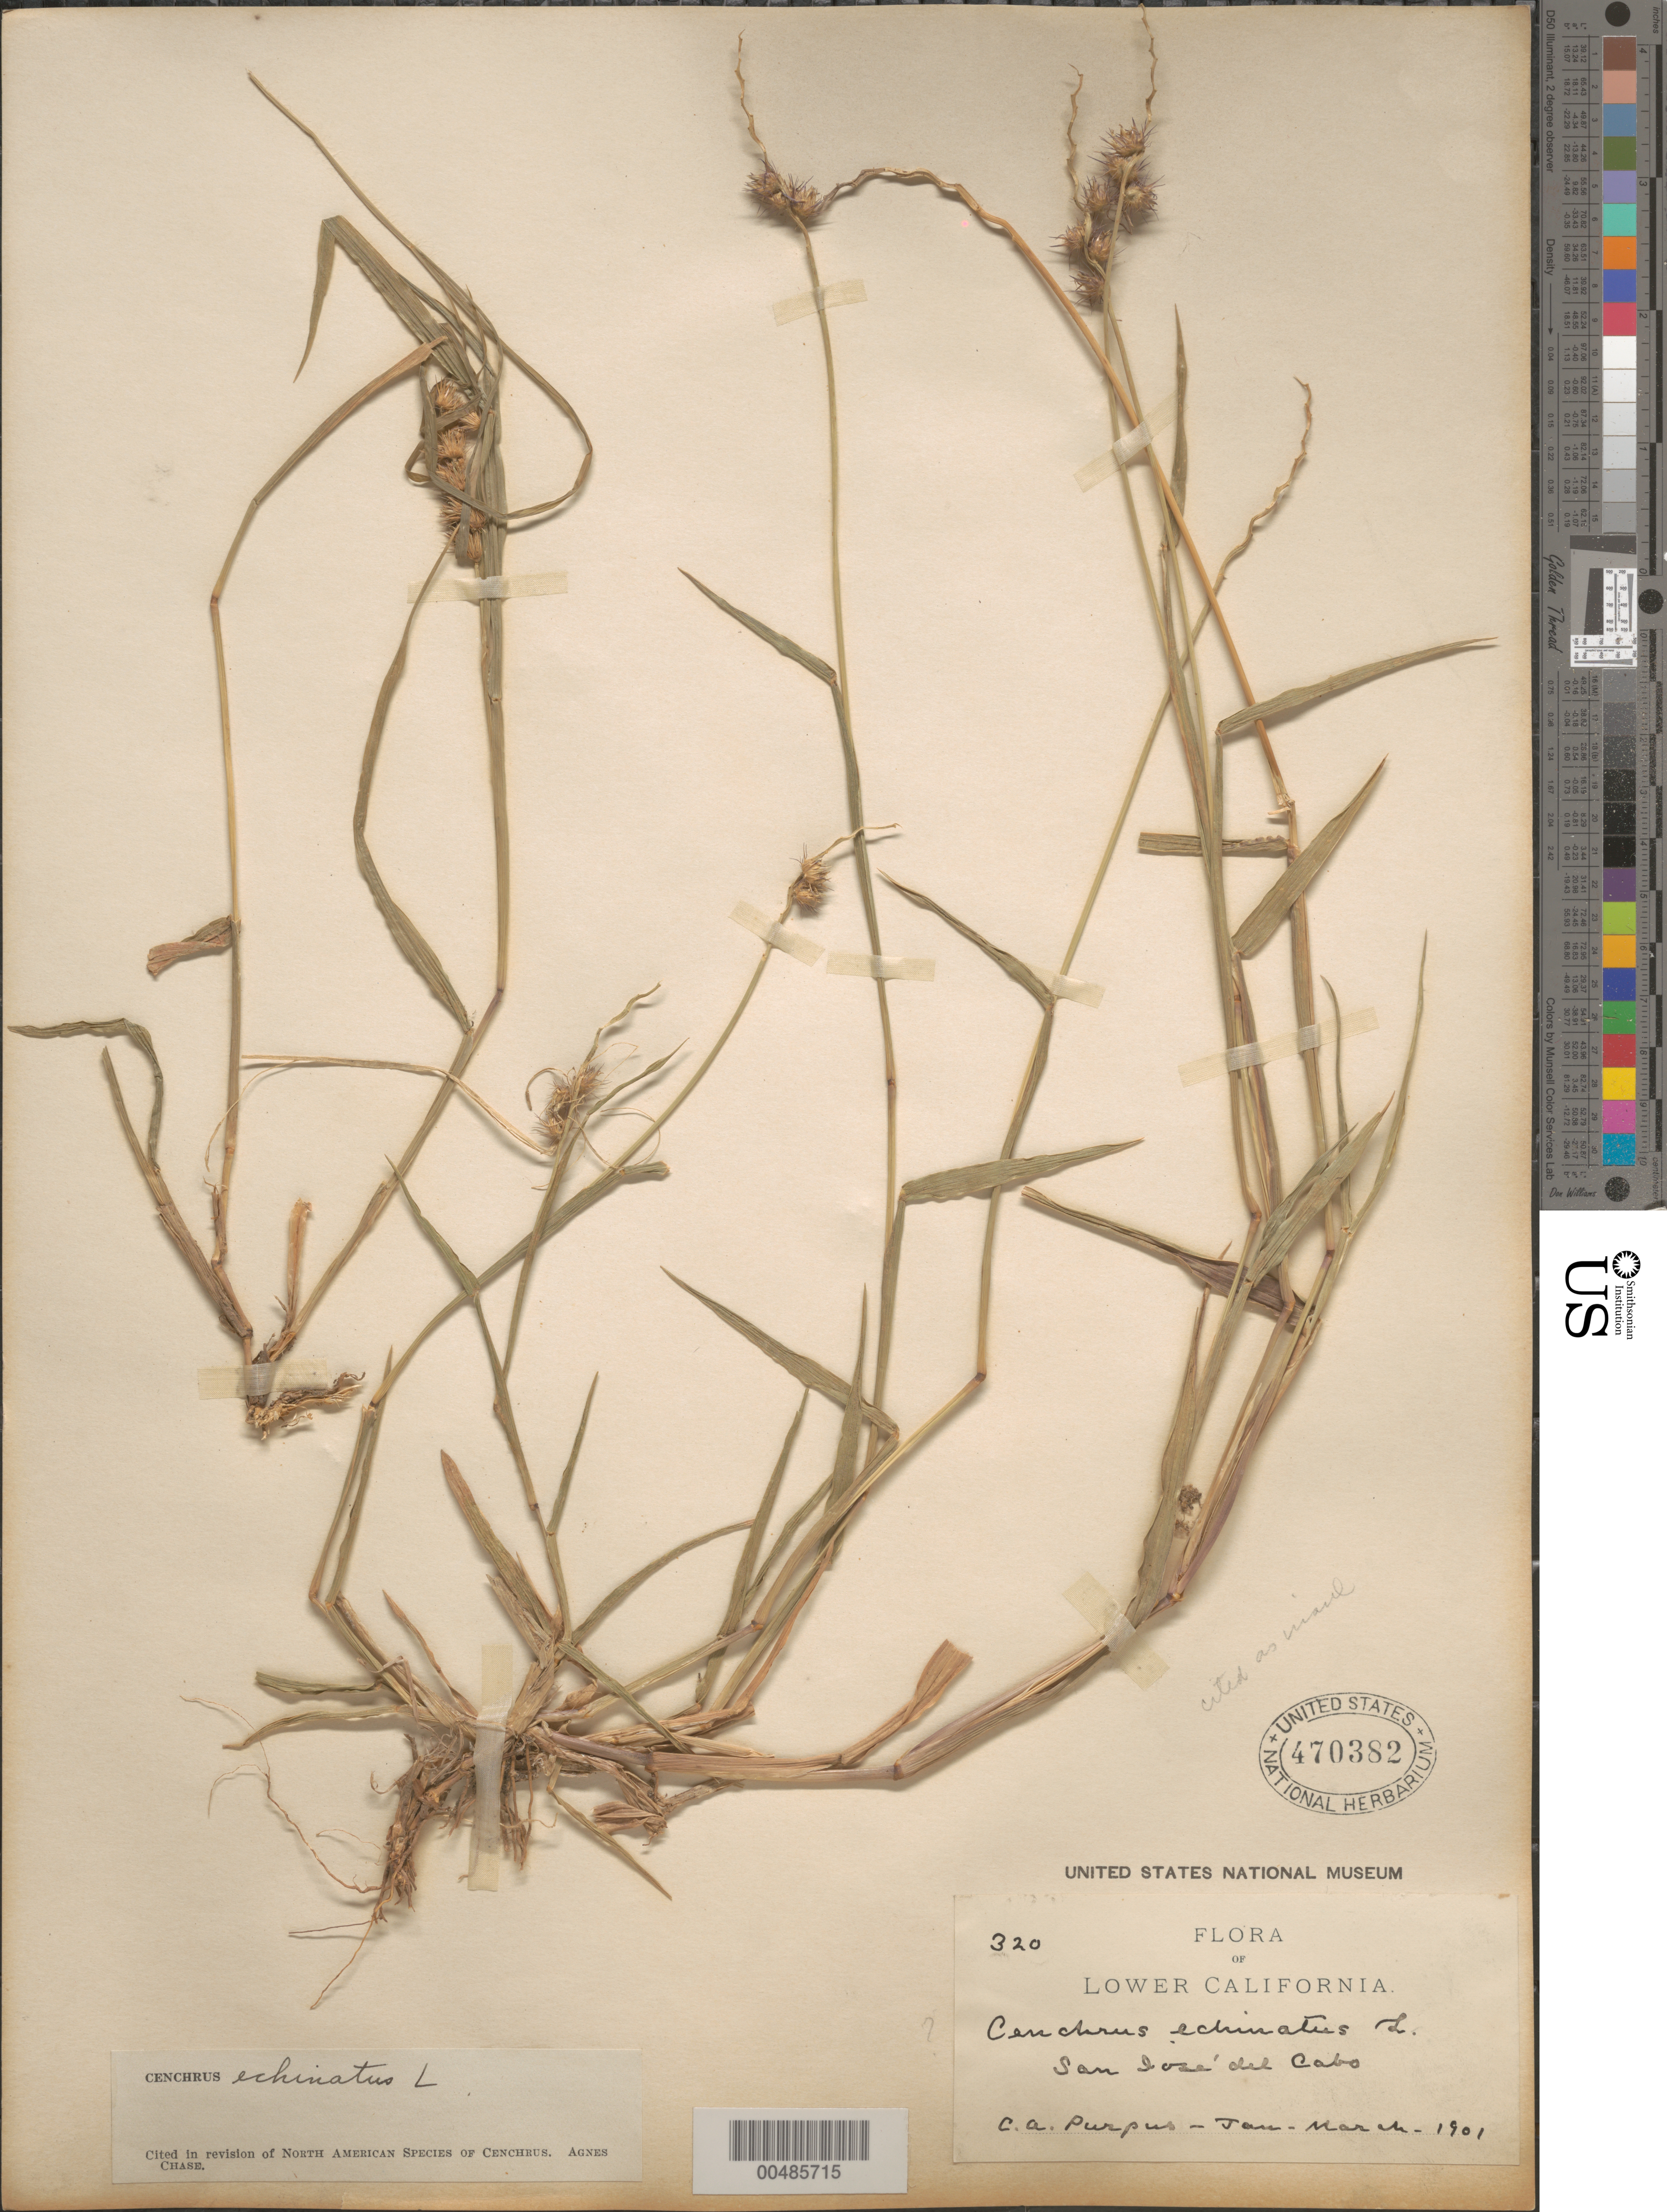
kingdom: Plantae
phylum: Tracheophyta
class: Liliopsida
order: Poales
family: Poaceae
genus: Cenchrus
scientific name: Cenchrus echinatus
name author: L.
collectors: C. A. Purpus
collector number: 320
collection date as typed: Jan 1901 to Mar 1901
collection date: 1901-01/1901-03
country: Mexico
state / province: Baja California Sur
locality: San José del Cabo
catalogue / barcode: US 470382